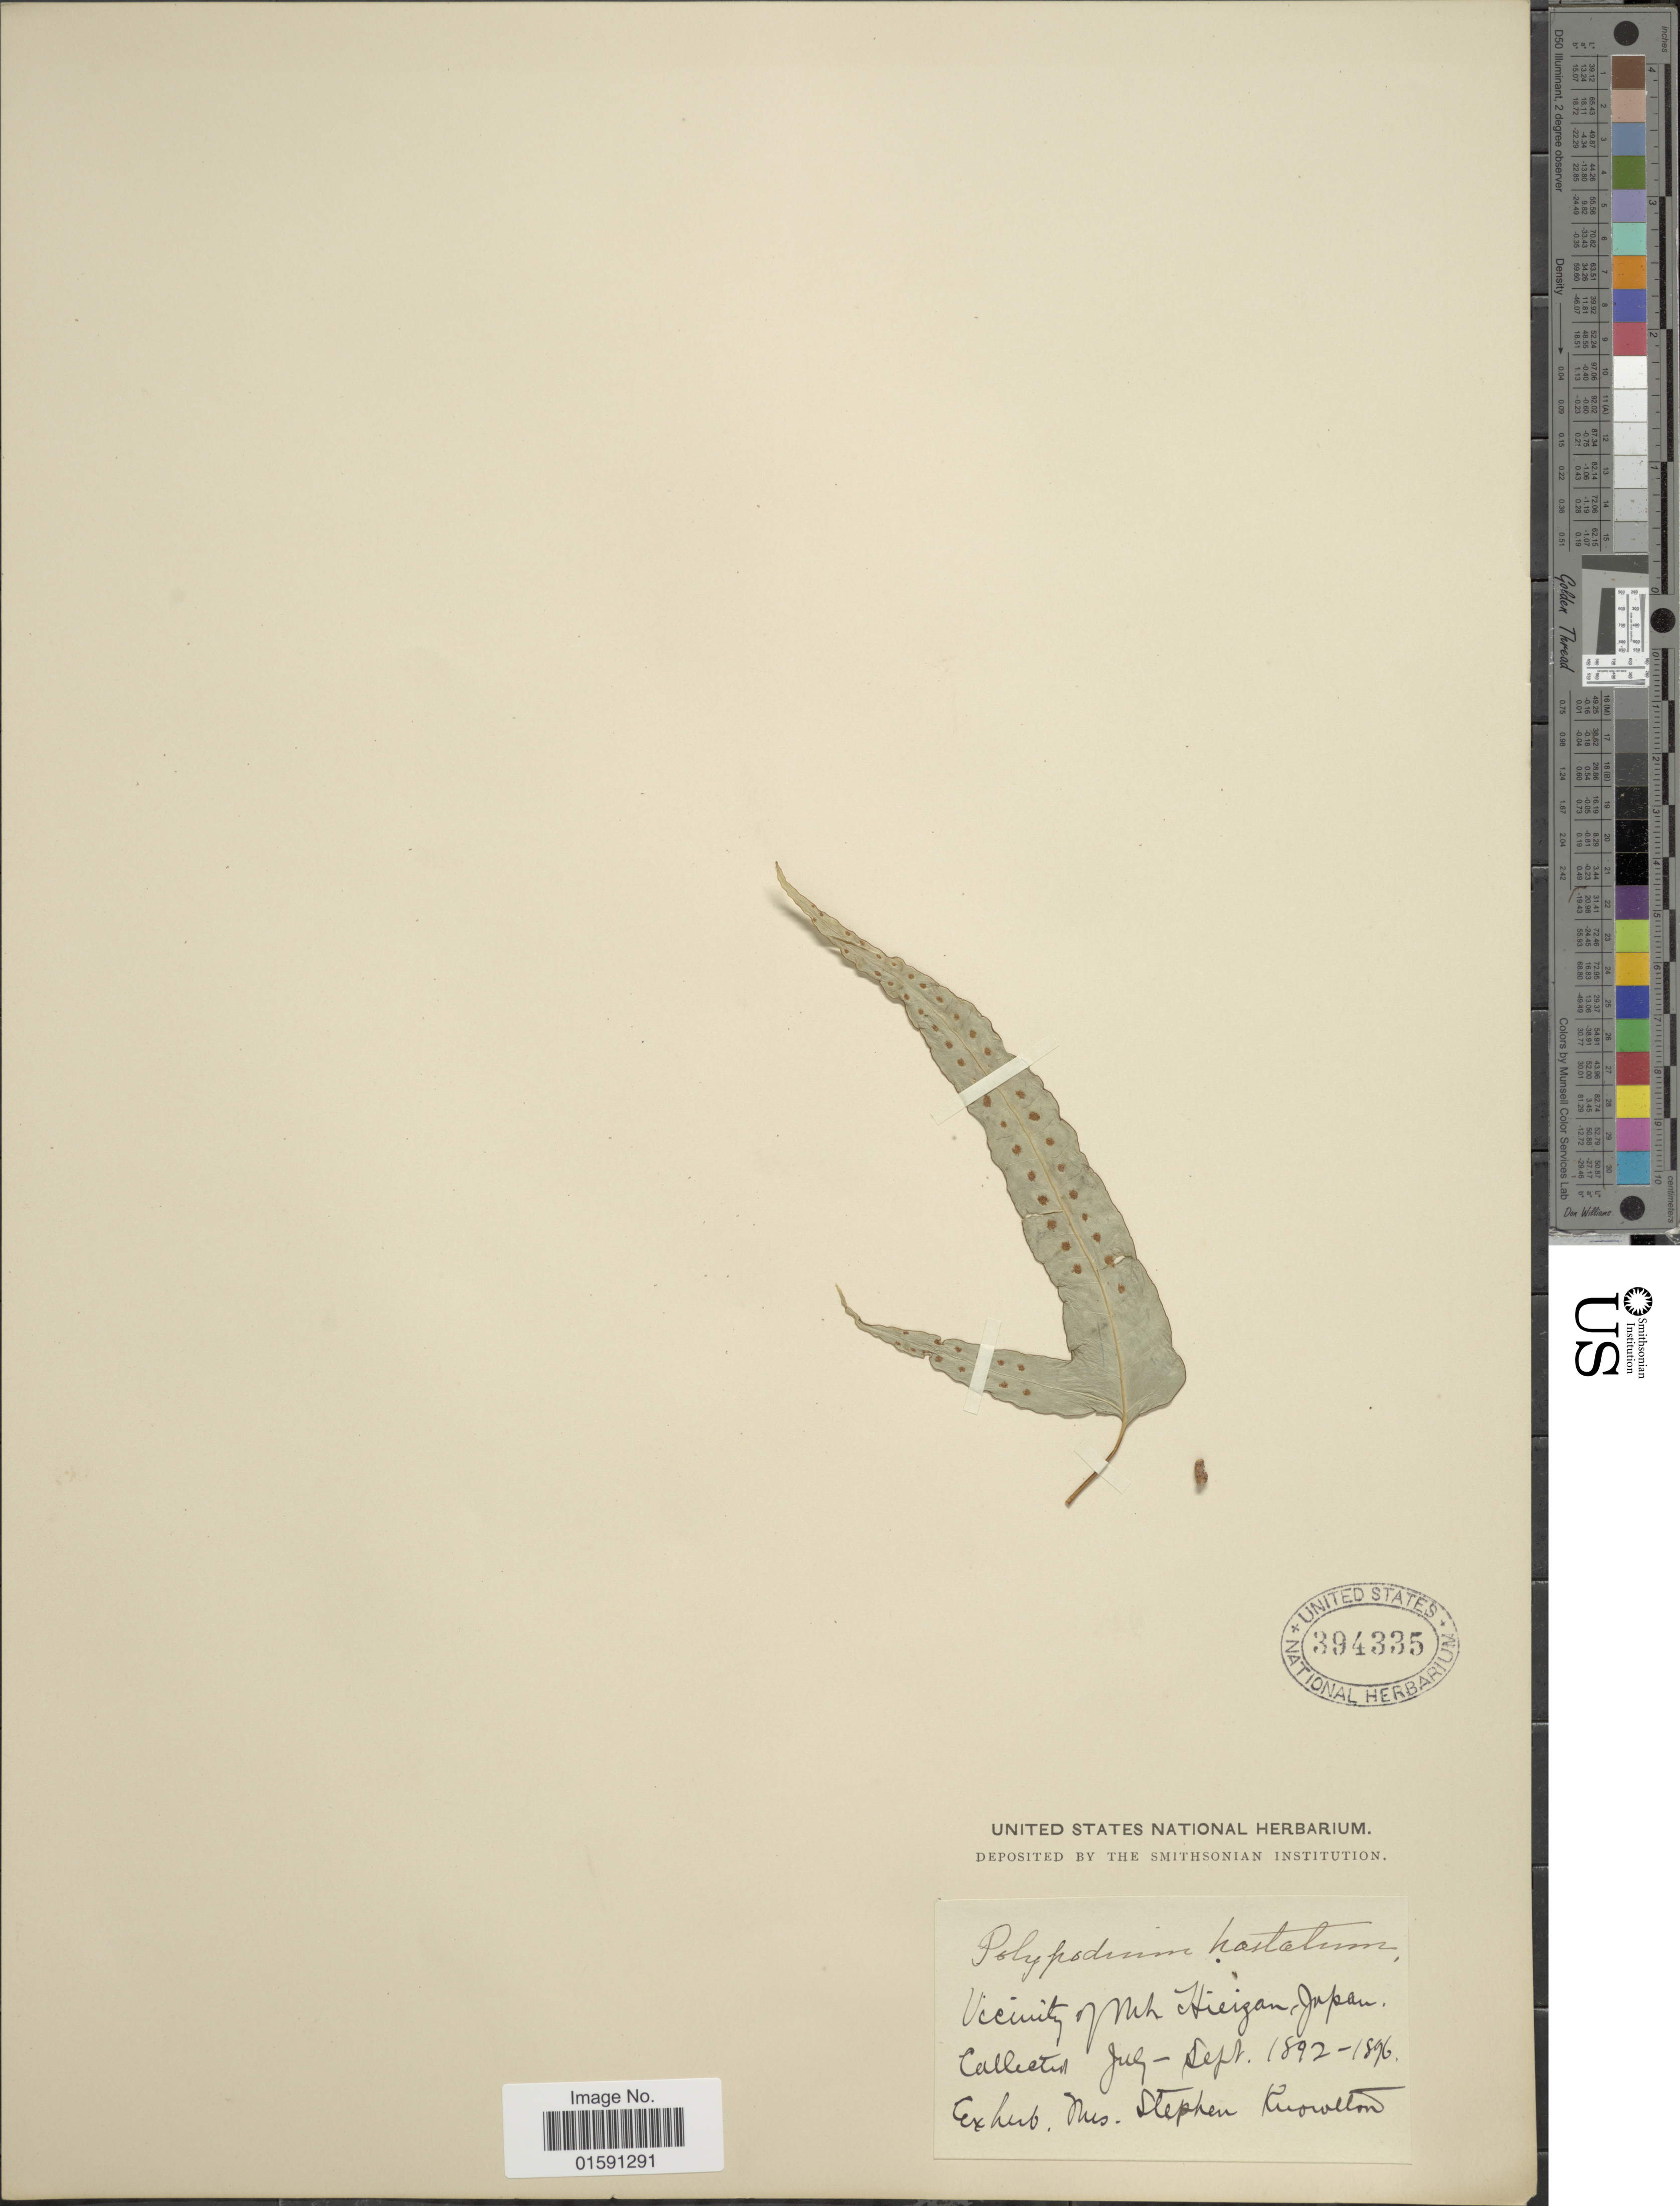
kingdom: Plantae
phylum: Tracheophyta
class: Polypodiopsida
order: Polypodiales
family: Polypodiaceae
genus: Selliguea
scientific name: Selliguea hastata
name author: (Thunb.) Fraser-Jenk.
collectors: ex Herb. Mrs. Stephen Knowlton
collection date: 1892-07/1896-09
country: Japan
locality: Vicinity of Mt. Hieizan.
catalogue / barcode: US 394335